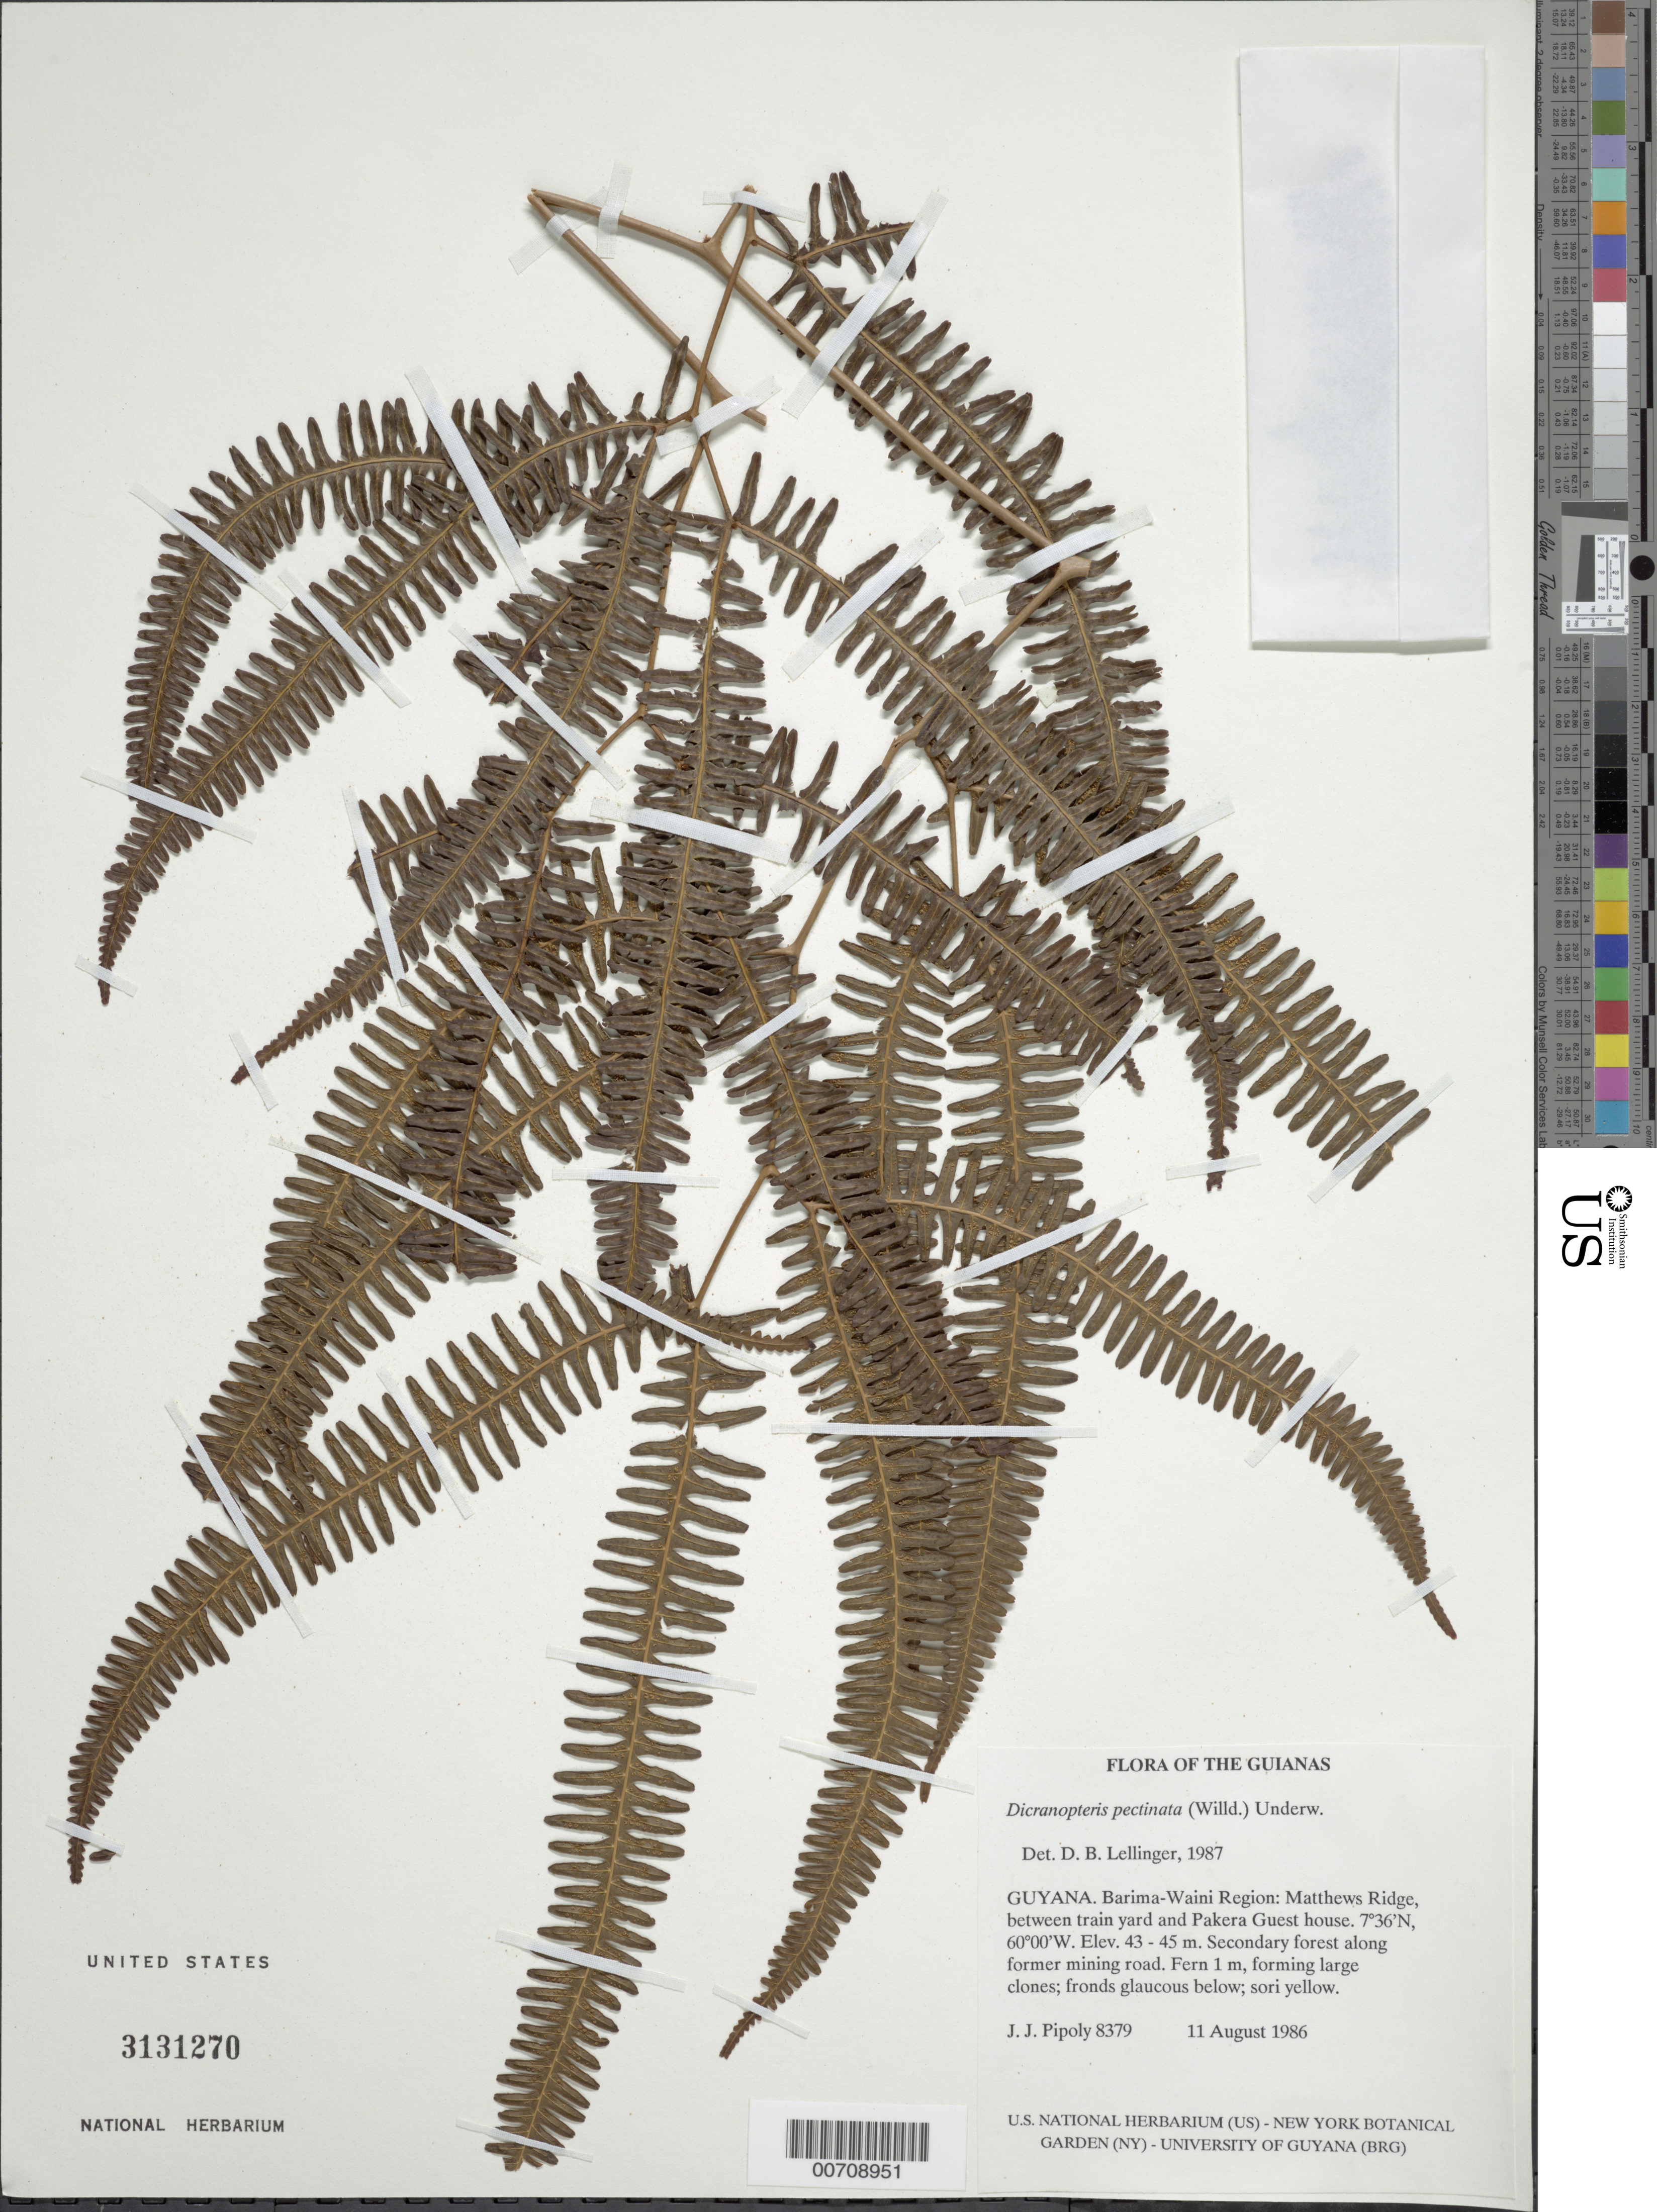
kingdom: Plantae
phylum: Tracheophyta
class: Polypodiopsida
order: Gleicheniales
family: Gleicheniaceae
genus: Gleichenella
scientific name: Gleichenella pectinata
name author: (Willd.) Ching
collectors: J. J. Pipoly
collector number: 8379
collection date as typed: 11 August 1986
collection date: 1986-08-11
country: Guyana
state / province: Barima-Waini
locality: Matthews Ridge, between train yard and Pakera Guest house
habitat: Secondary forest along former mining road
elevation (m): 45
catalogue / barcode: US 3131270